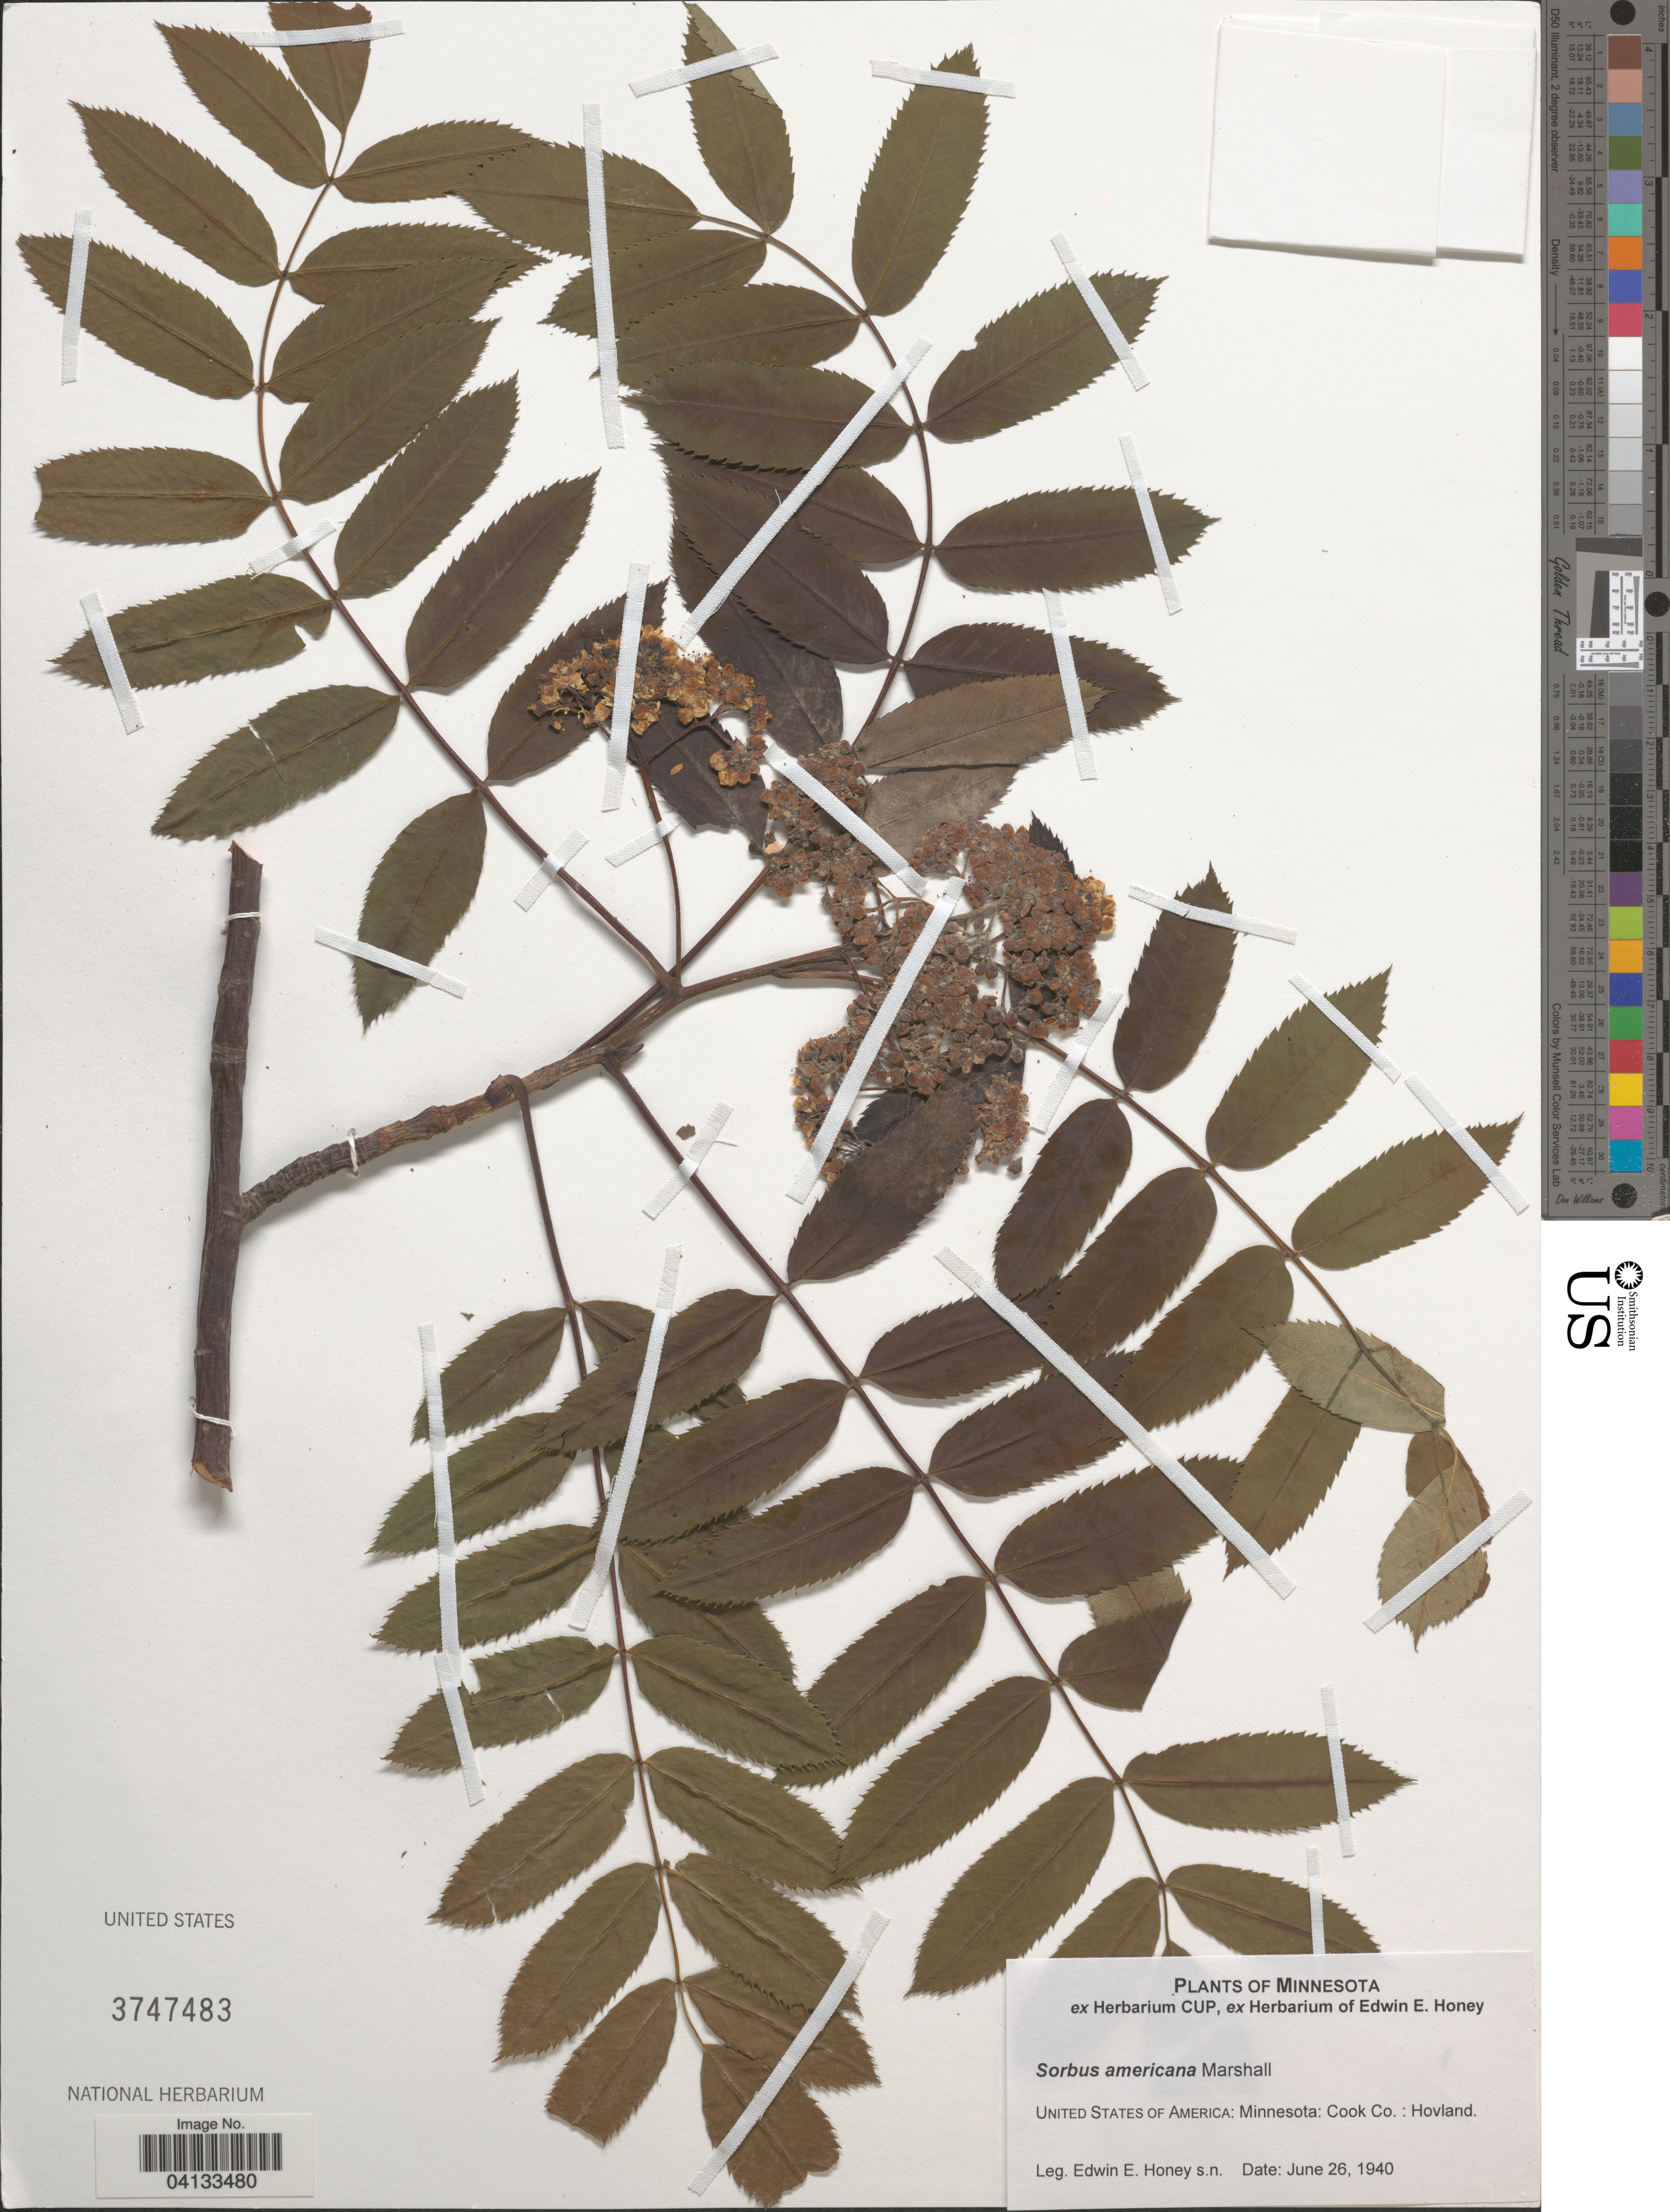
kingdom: Plantae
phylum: Tracheophyta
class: Magnoliopsida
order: Rosales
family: Rosaceae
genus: Sorbus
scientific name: Sorbus americana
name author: Marshall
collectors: E. Honey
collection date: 1940-06-26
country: United States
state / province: Minnesota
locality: Cook Co.: Hovland.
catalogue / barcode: US 3747483